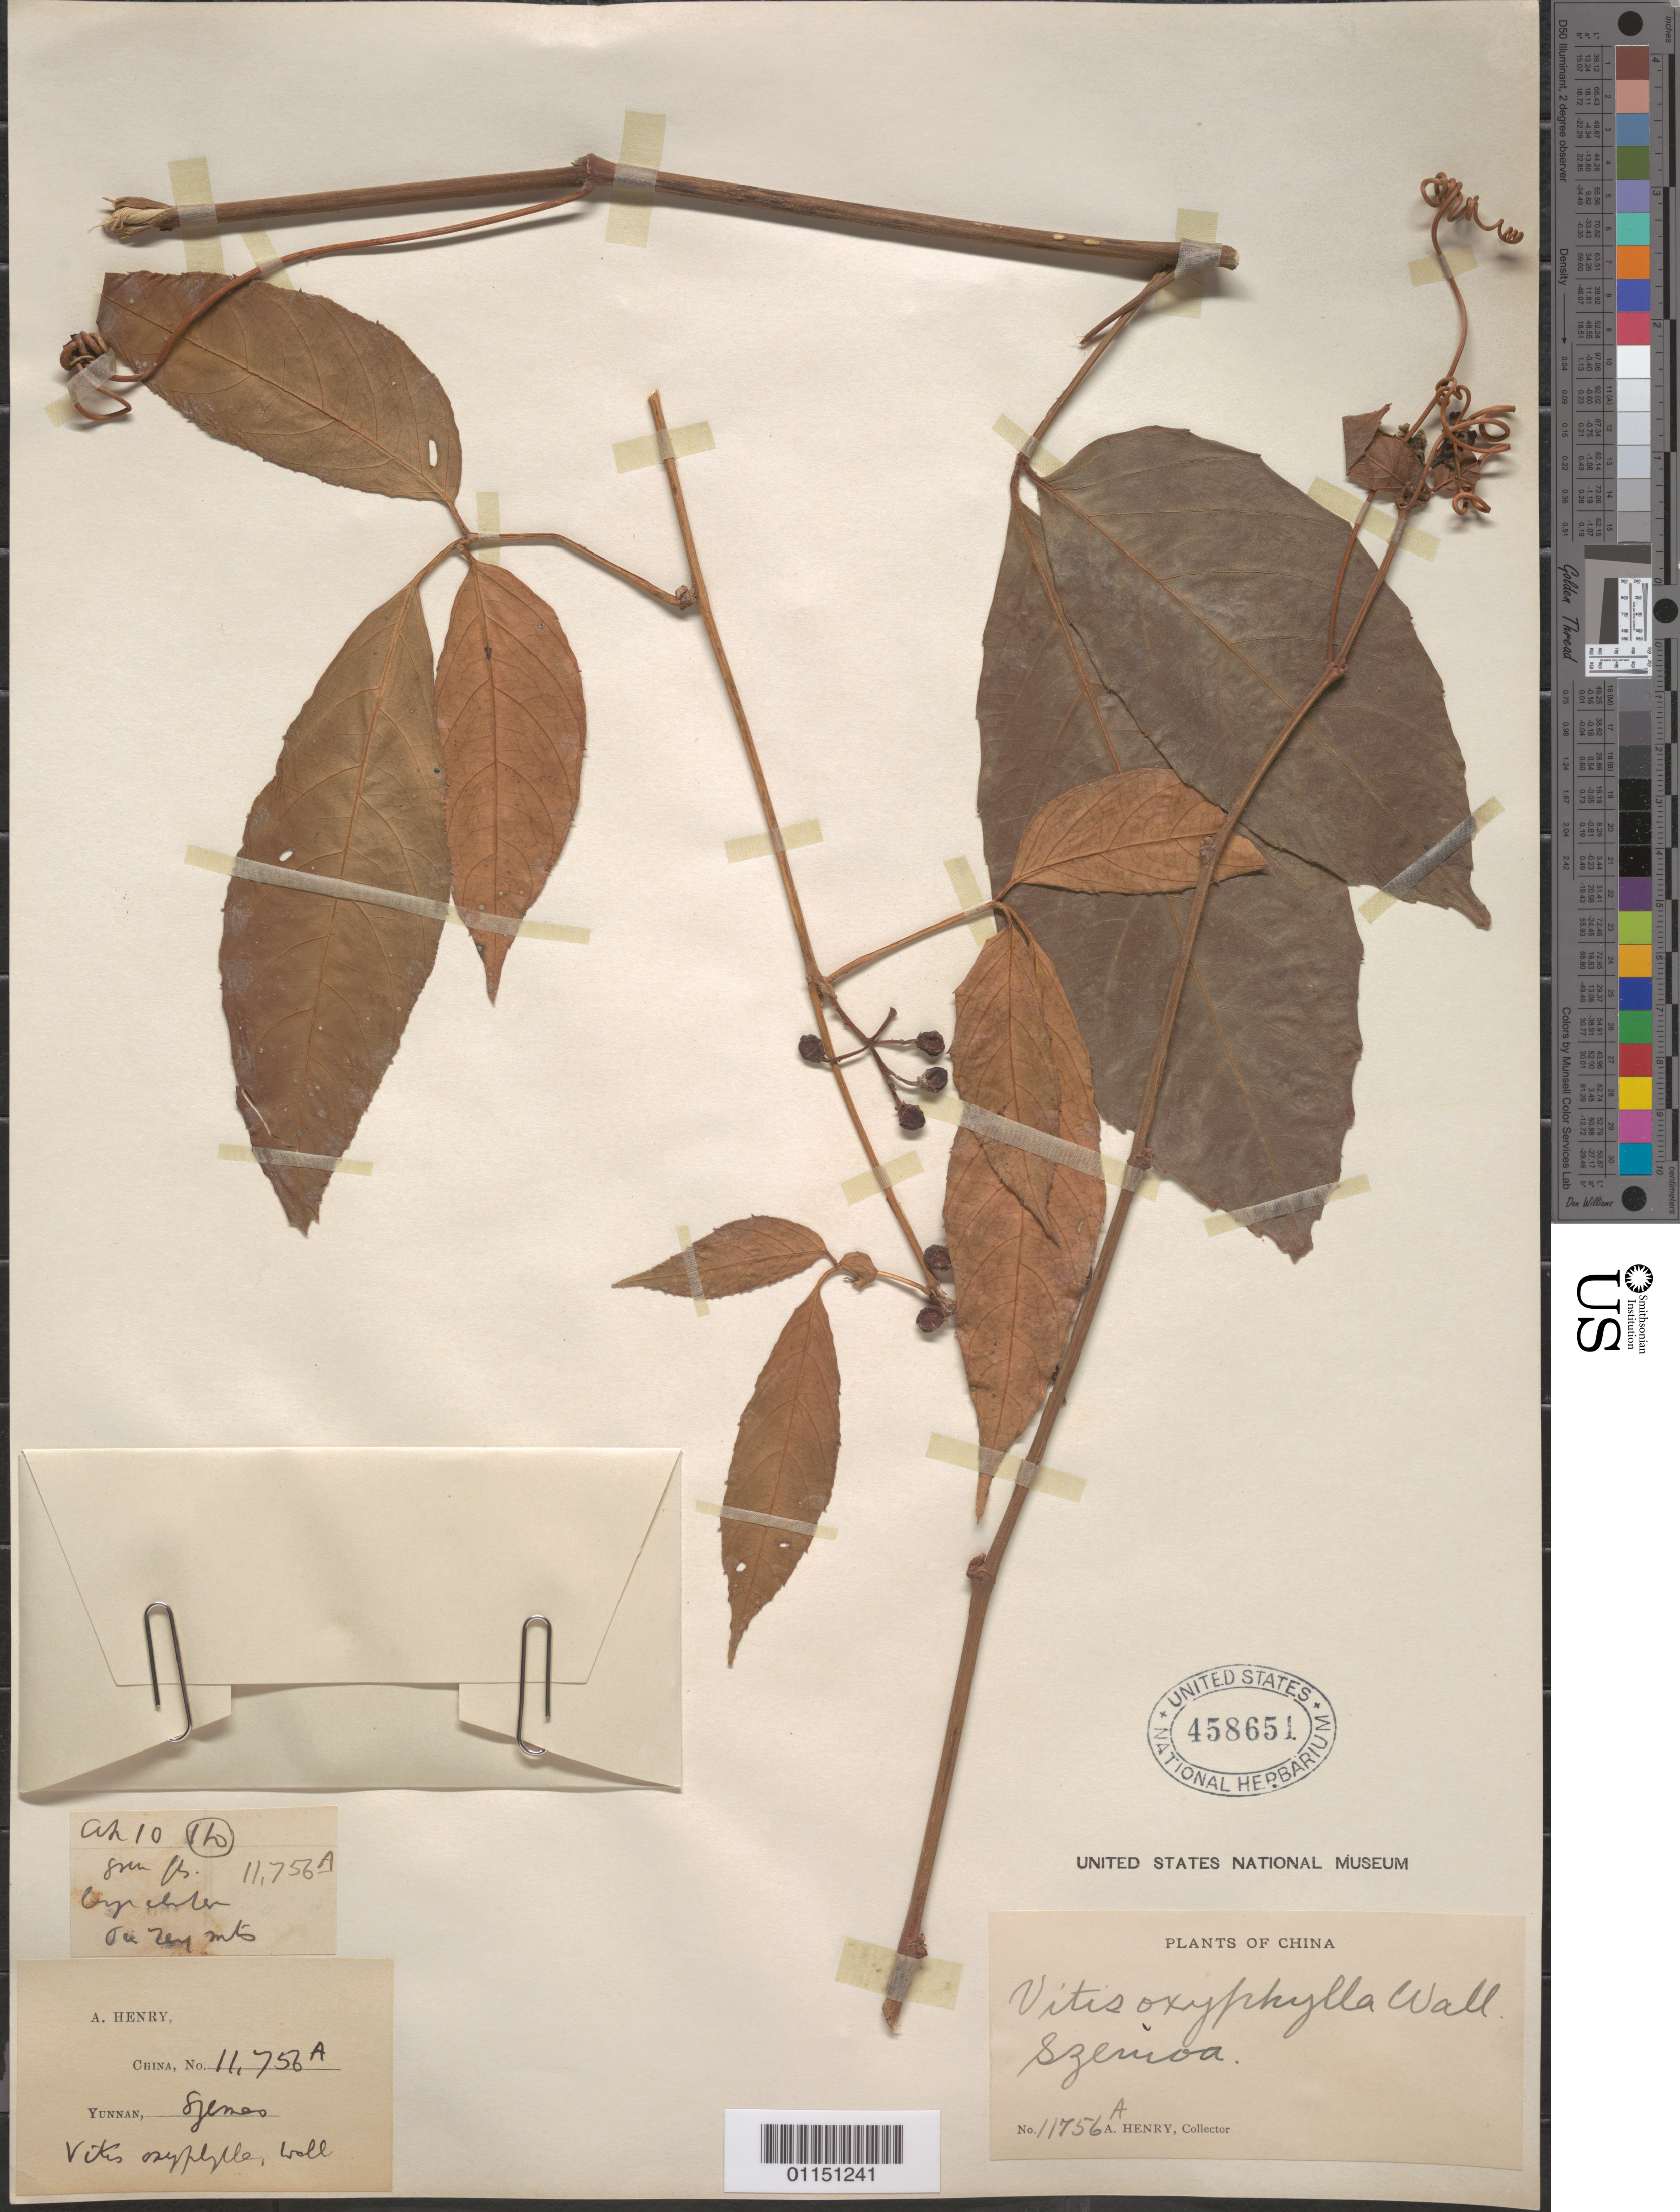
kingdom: Plantae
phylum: Tracheophyta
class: Magnoliopsida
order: Vitales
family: Vitaceae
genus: Vitis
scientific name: Vitis oxyphylla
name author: A. Rich.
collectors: A. Henry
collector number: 11756 A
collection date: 1885/1888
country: China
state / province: Yunnan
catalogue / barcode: US 458651